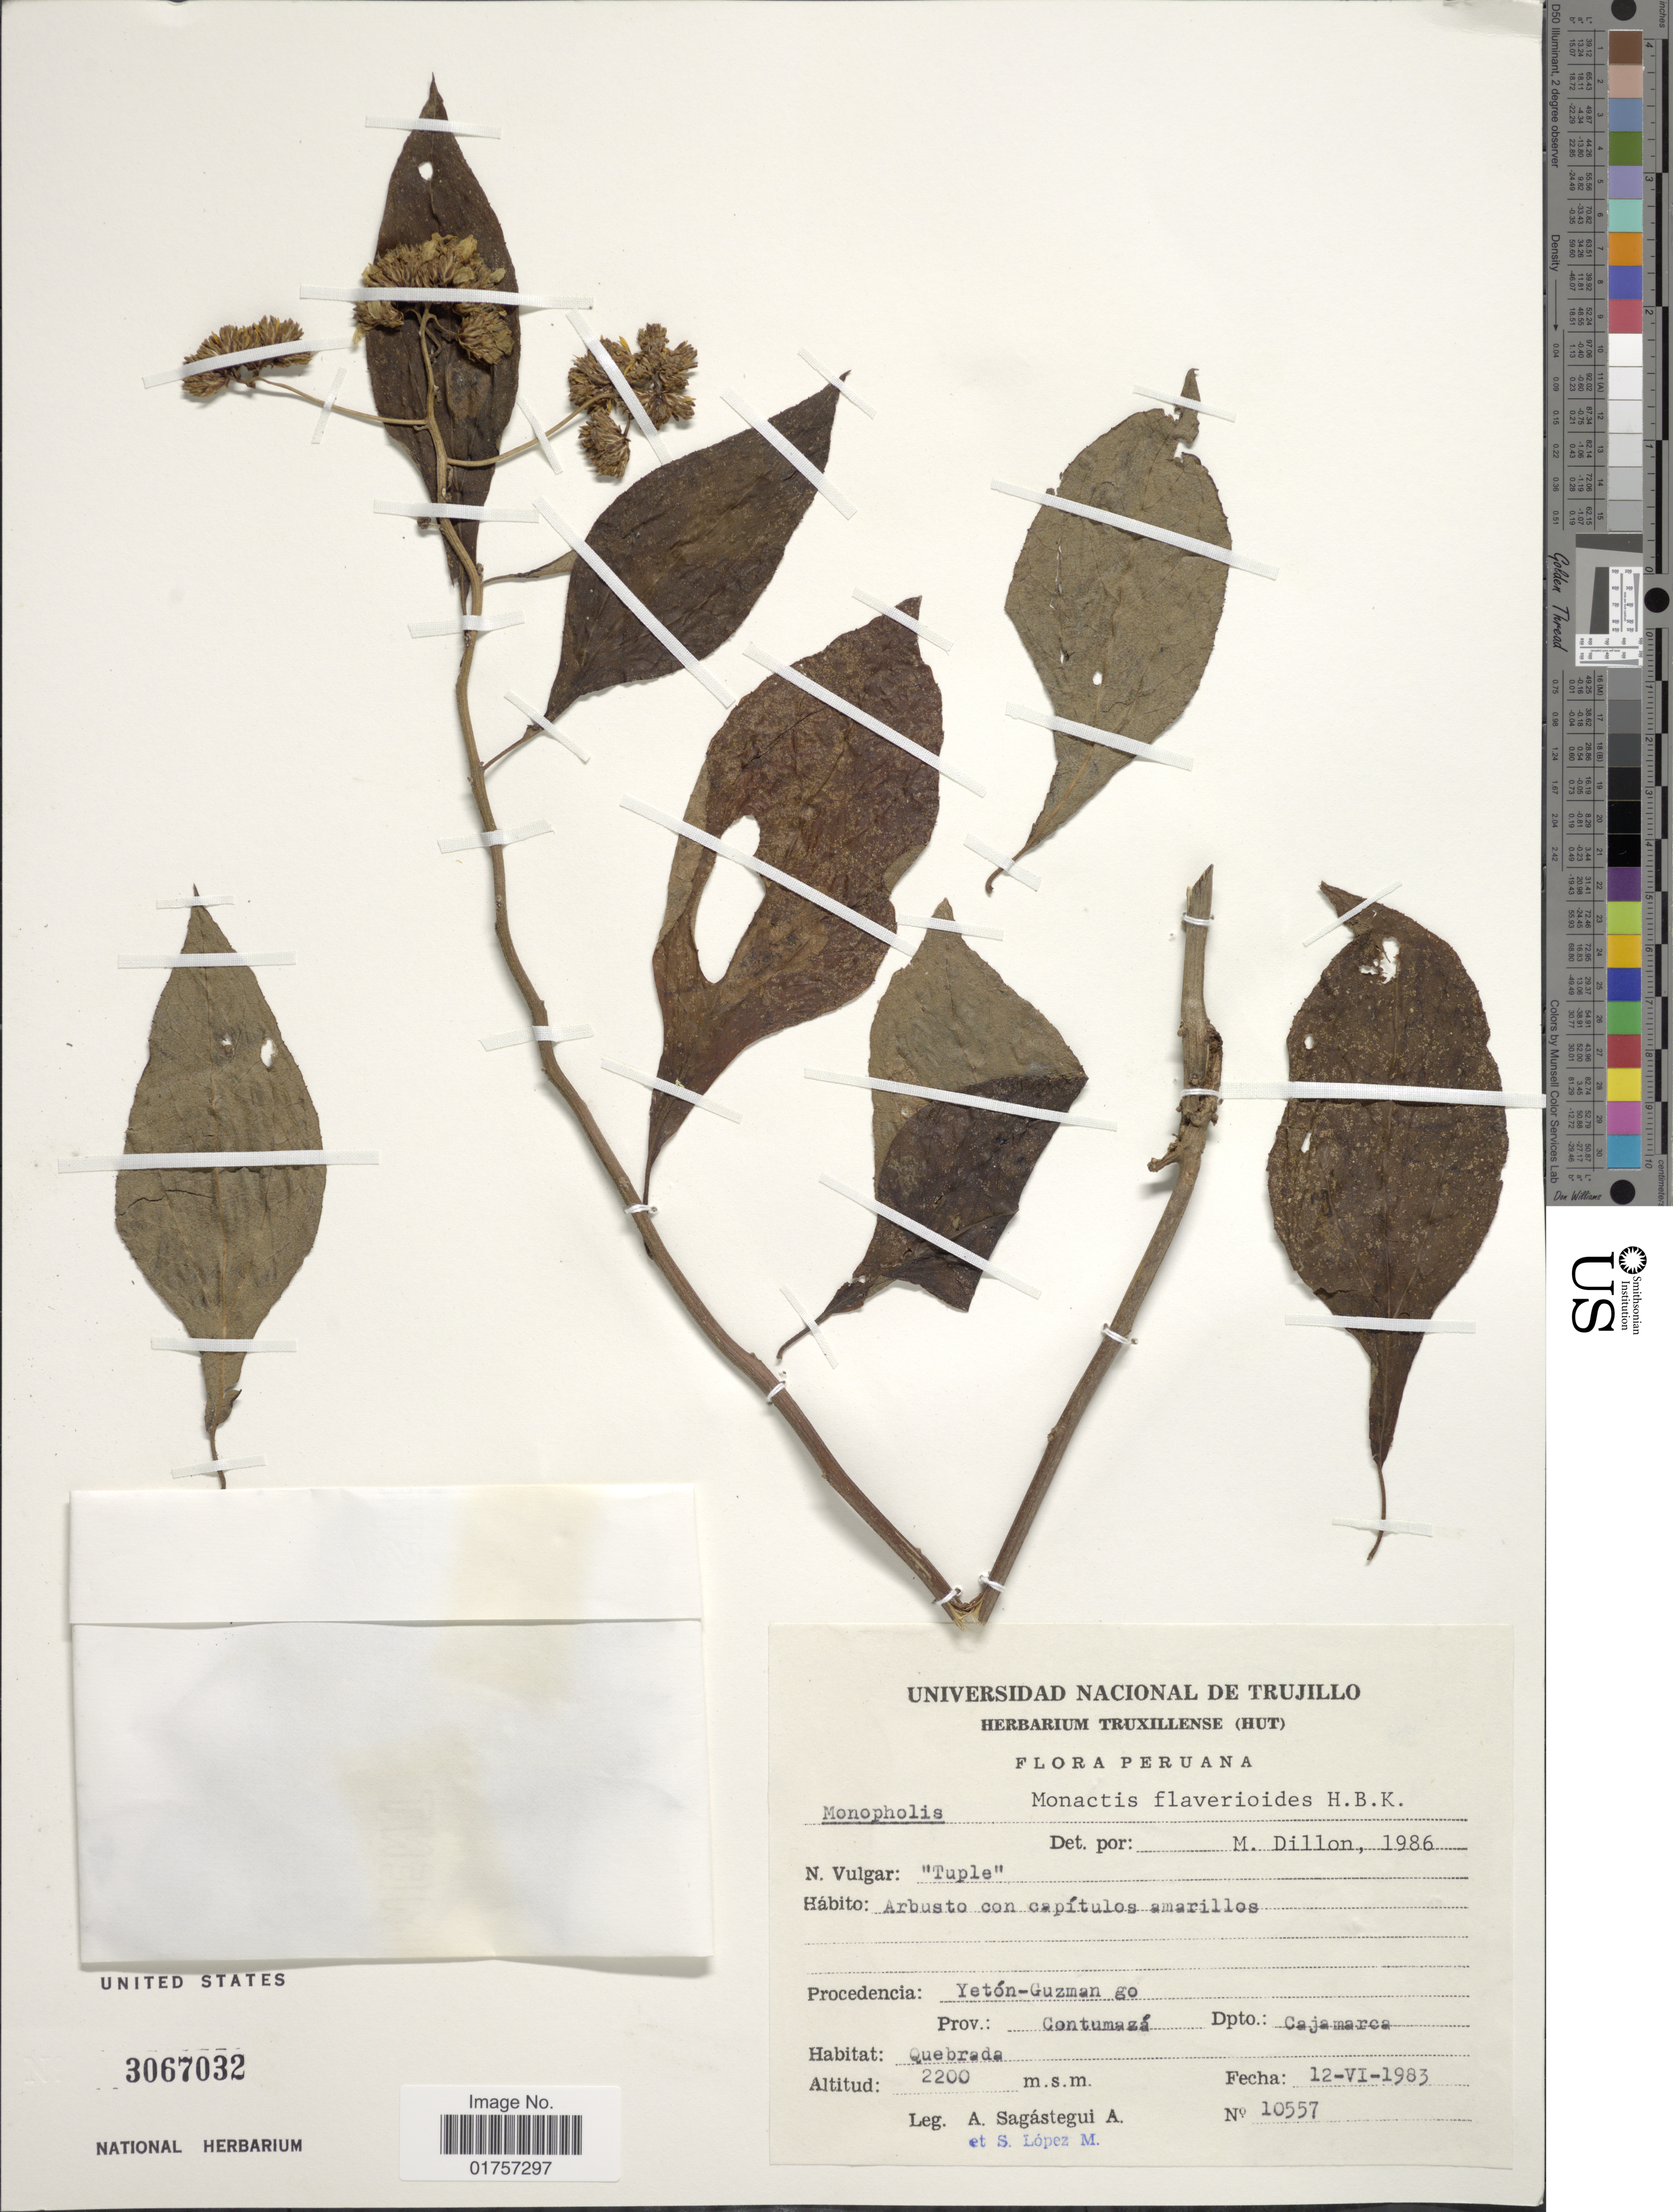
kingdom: Plantae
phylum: Tracheophyta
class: Magnoliopsida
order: Asterales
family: Asteraceae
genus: Monactis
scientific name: Monactis flaverioides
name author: Humb.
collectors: A. Sagástegui A. & S. Lopez M.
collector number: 10557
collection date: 1983-06-12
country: Peru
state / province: Cajamarca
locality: Procedencia: Yetón-Guzman go. Prov.: Contumazá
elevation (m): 2200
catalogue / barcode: US 3067032